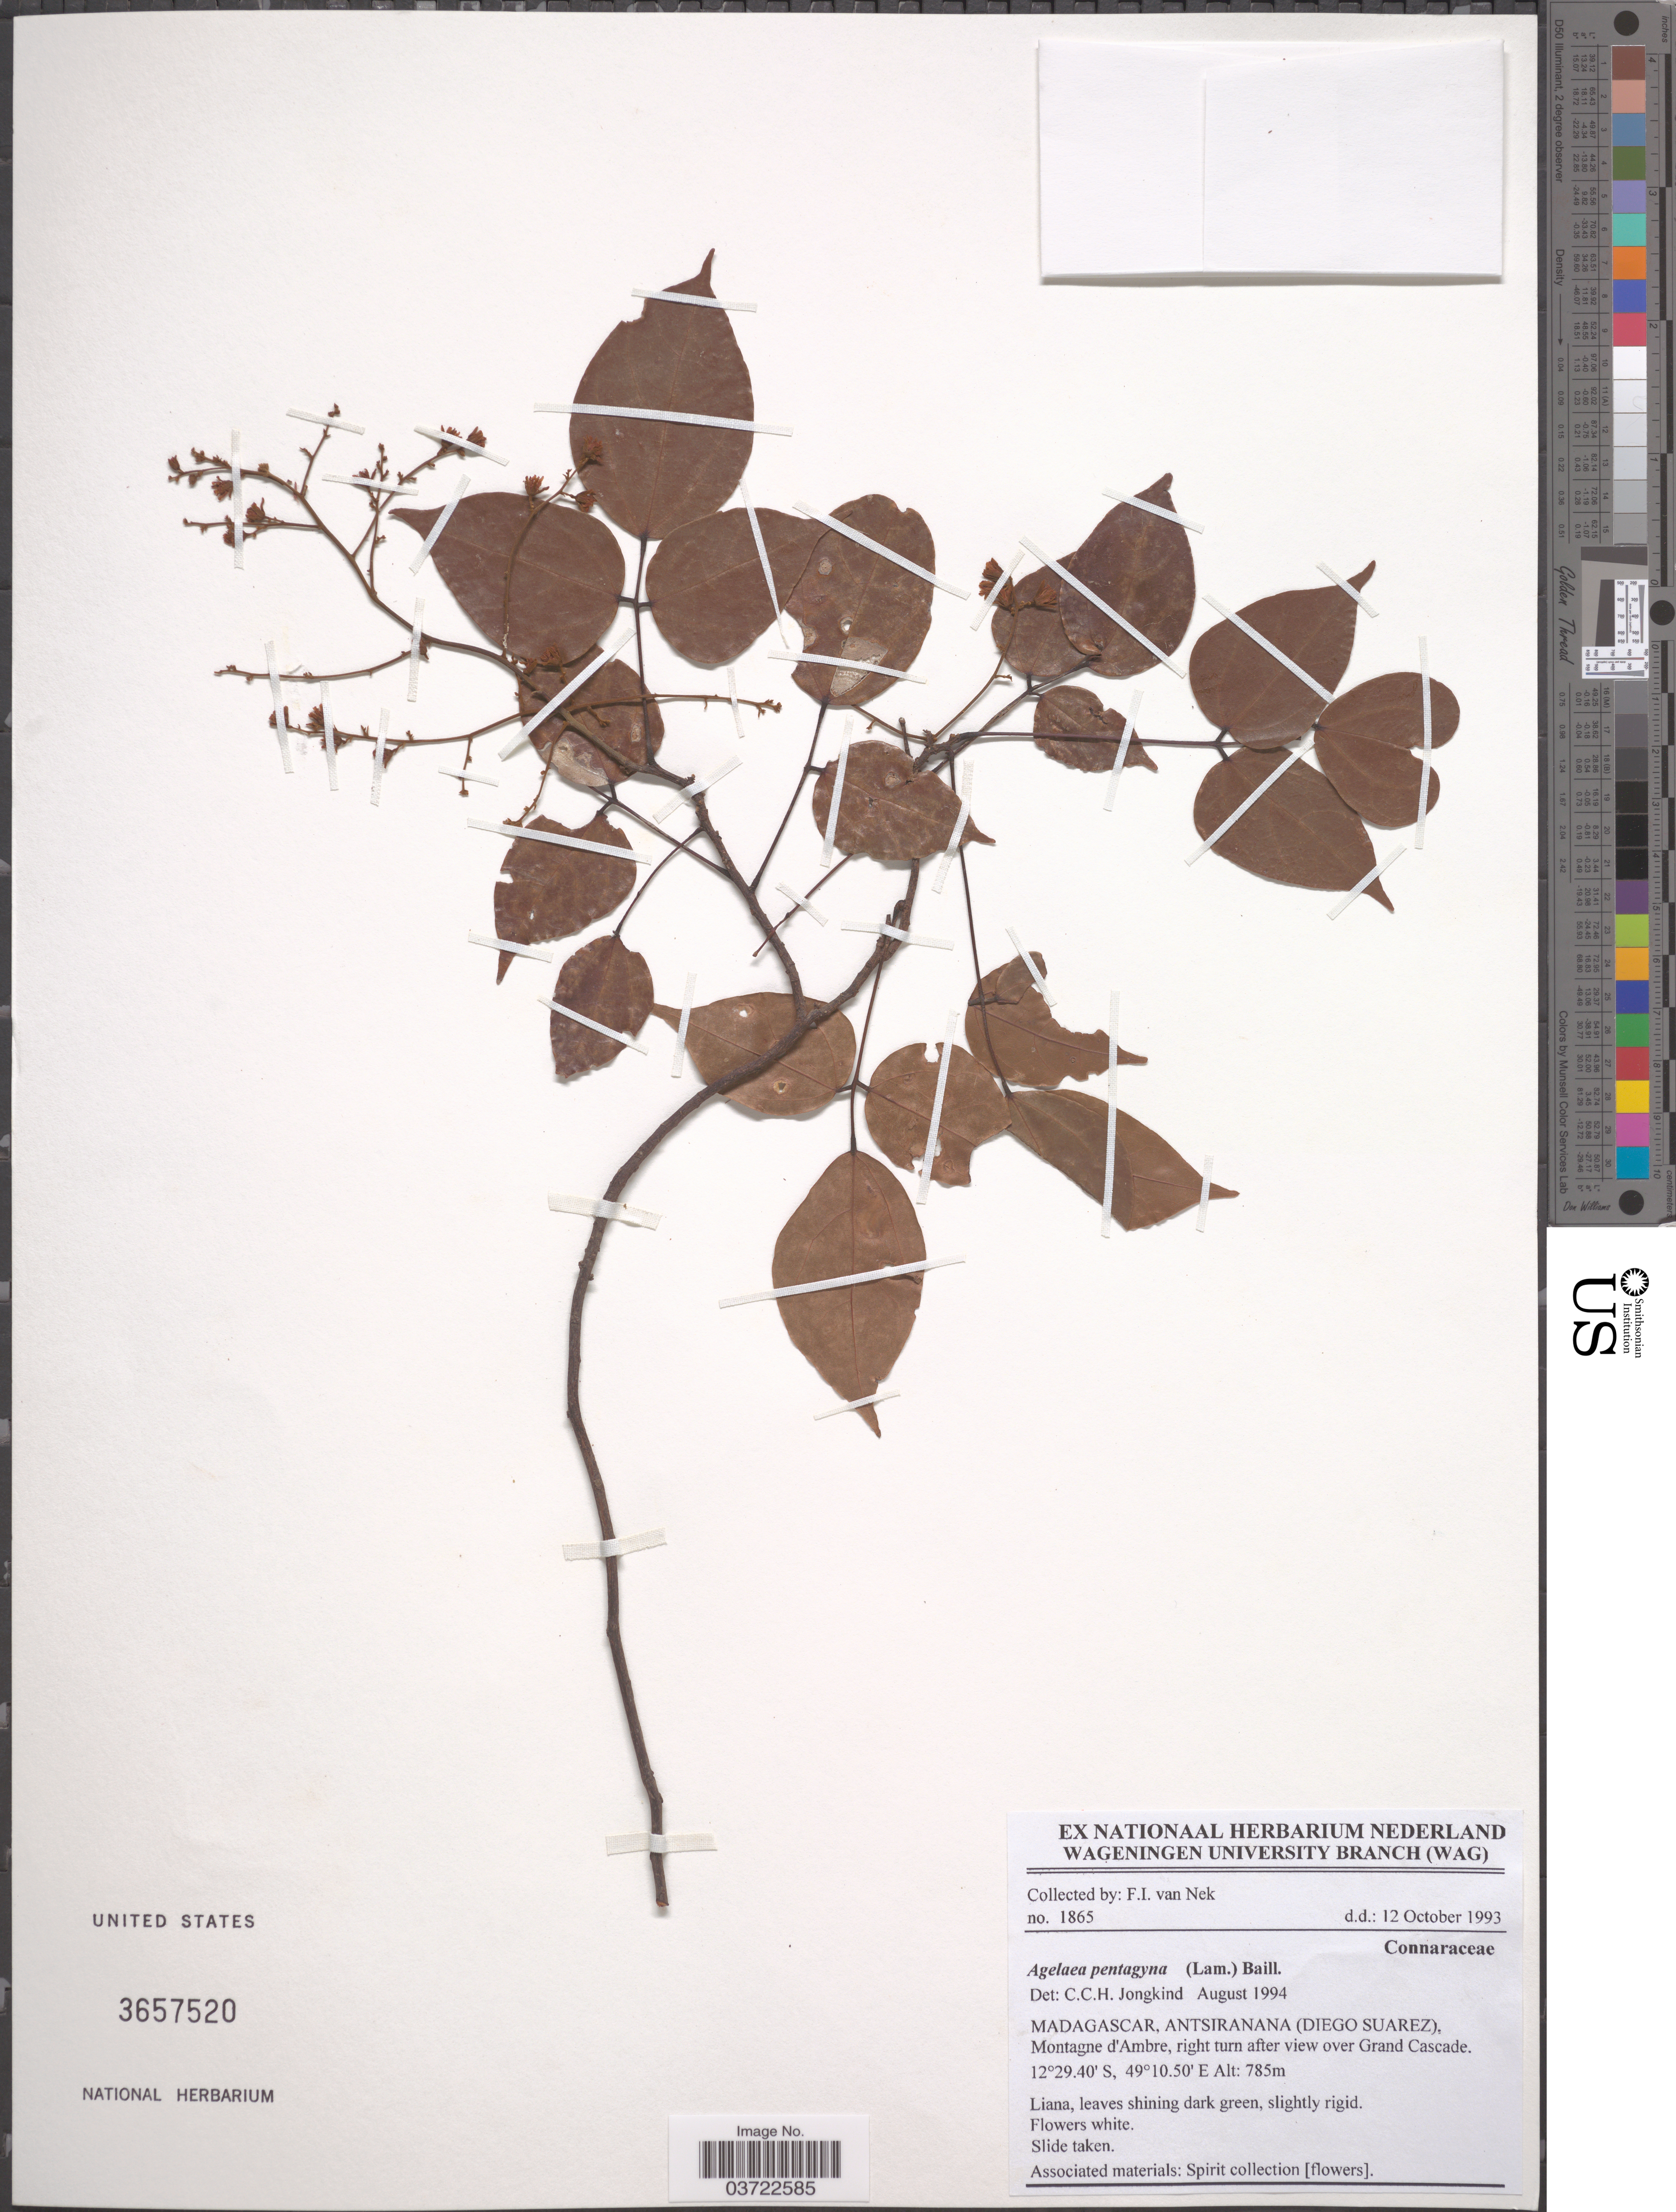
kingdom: Plantae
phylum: Tracheophyta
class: Magnoliopsida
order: Oxalidales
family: Connaraceae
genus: Agelaea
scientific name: Agelaea pentagyna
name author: (Lam.) Baill.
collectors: F. van Nek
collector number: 1865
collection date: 1993-10-12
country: Madagascar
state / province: Diana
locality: (Diego Suarez), Montagne d'Ambre, right turn after view over Grand Cascade.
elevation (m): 785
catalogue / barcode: US 3657520